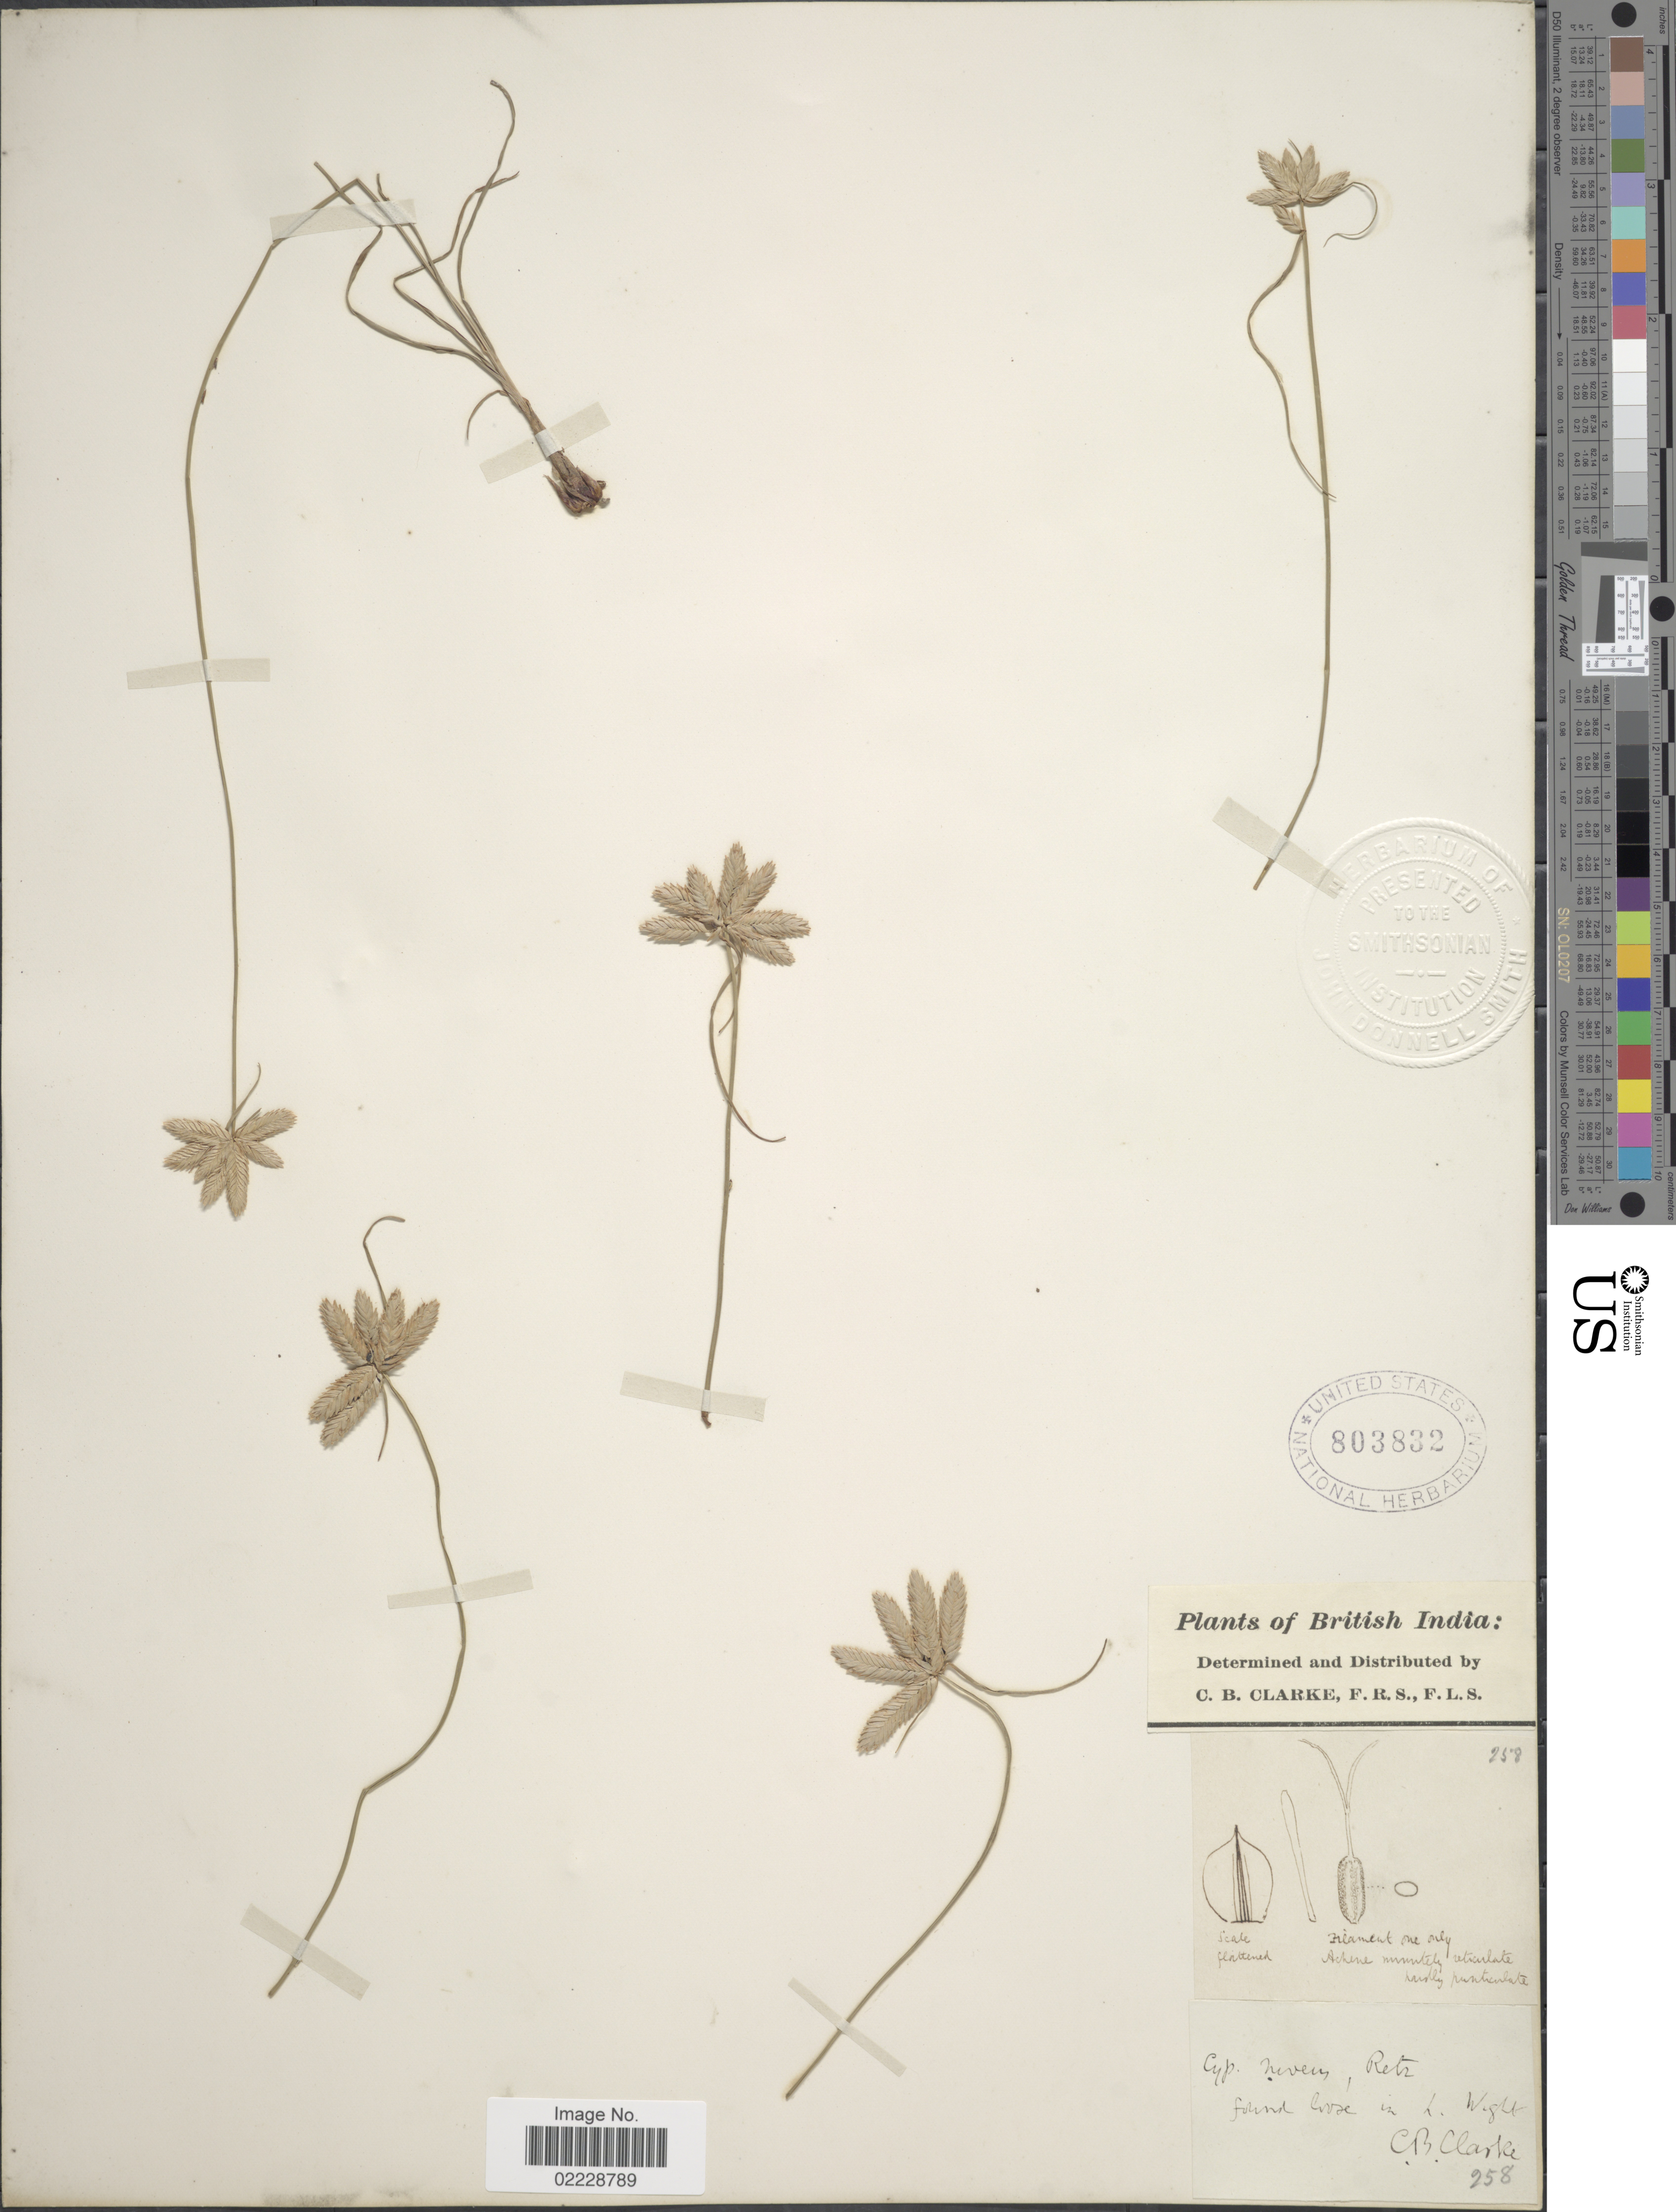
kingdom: Plantae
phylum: Tracheophyta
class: Liliopsida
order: Poales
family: Cyperaceae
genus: Cyperus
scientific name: Cyperus niveus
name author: Retz.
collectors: C. B. Clarke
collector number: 258*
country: India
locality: British India, [illegible text]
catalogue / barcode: US 803832